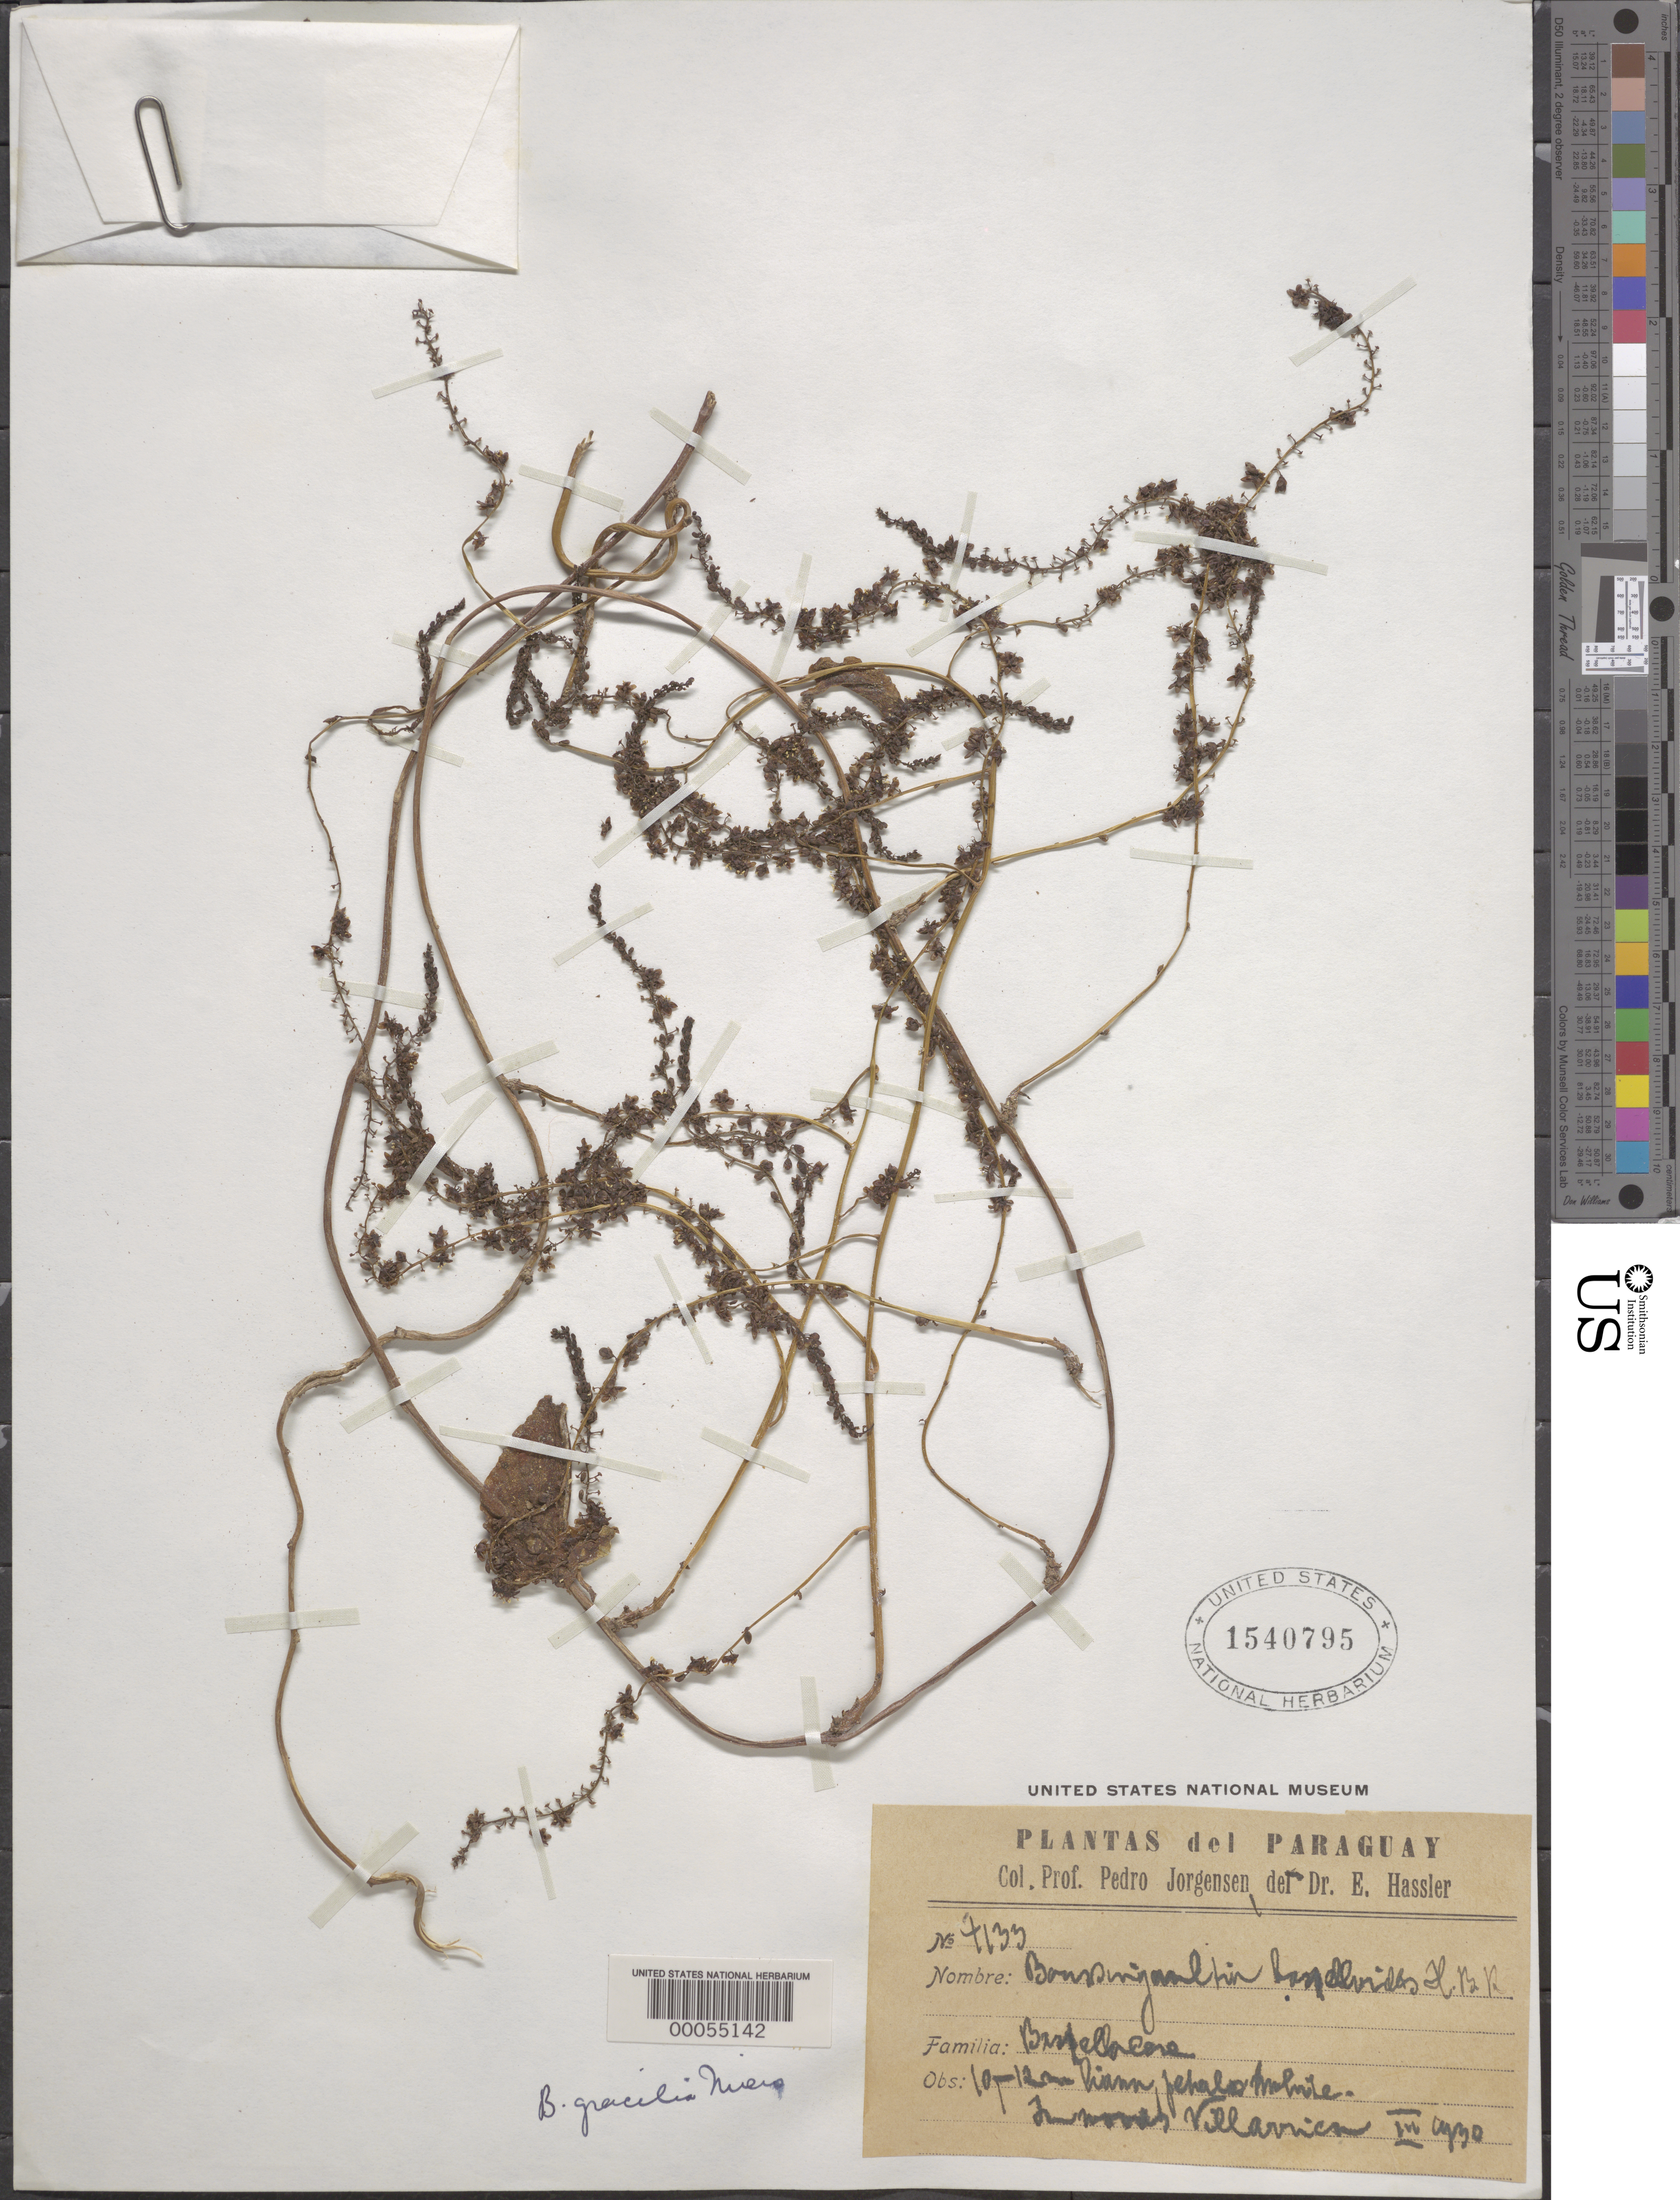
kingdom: Plantae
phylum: Tracheophyta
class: Magnoliopsida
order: Caryophyllales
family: Basellaceae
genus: Anredera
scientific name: Anredera baselloides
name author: (Kunth) Baill.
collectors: P. Jorgensen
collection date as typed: Mar 1930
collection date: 1930-03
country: Paraguay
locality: Villavinca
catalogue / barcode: US 1540795